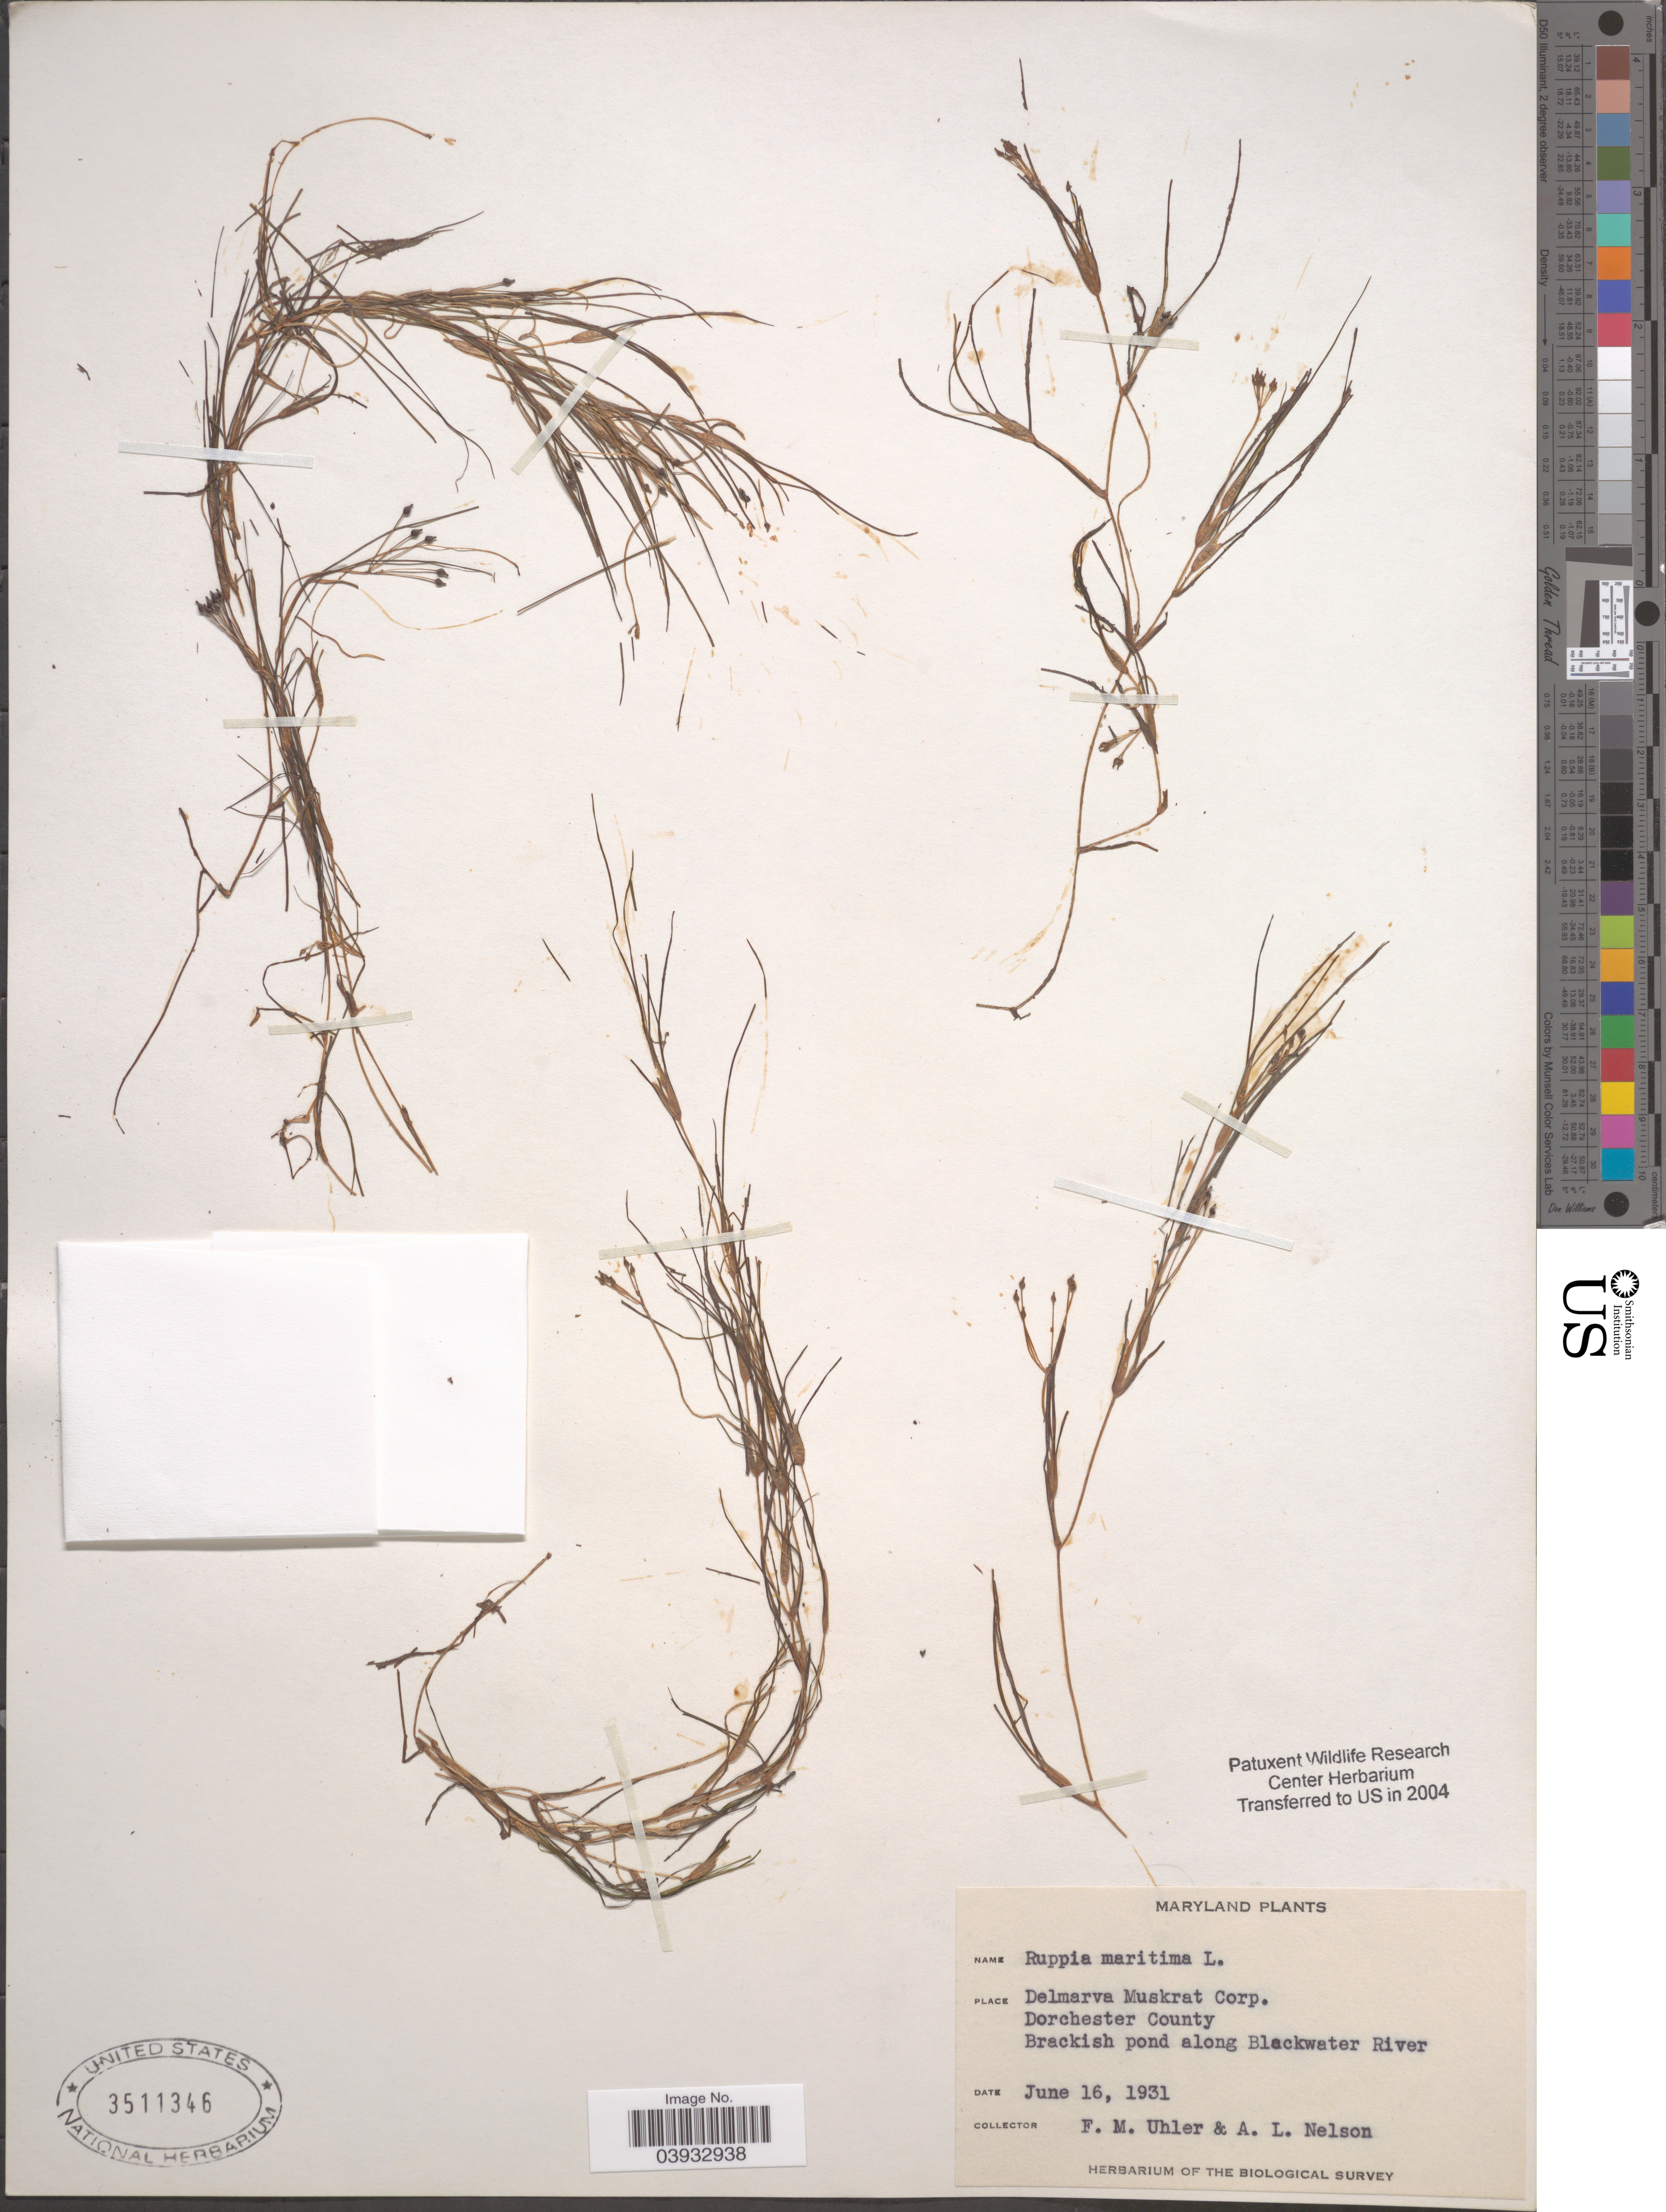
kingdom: Plantae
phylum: Tracheophyta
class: Liliopsida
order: Alismatales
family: Ruppiaceae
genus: Ruppia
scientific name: Ruppia maritima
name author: L.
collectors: F. M. Uhler & A. L. Nelson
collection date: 1931-06-16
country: United States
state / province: Maryland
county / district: Dorchester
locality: Delmarva Muskrat Corp. Dorchester County. Along Blackwater River.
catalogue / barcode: US 3511346